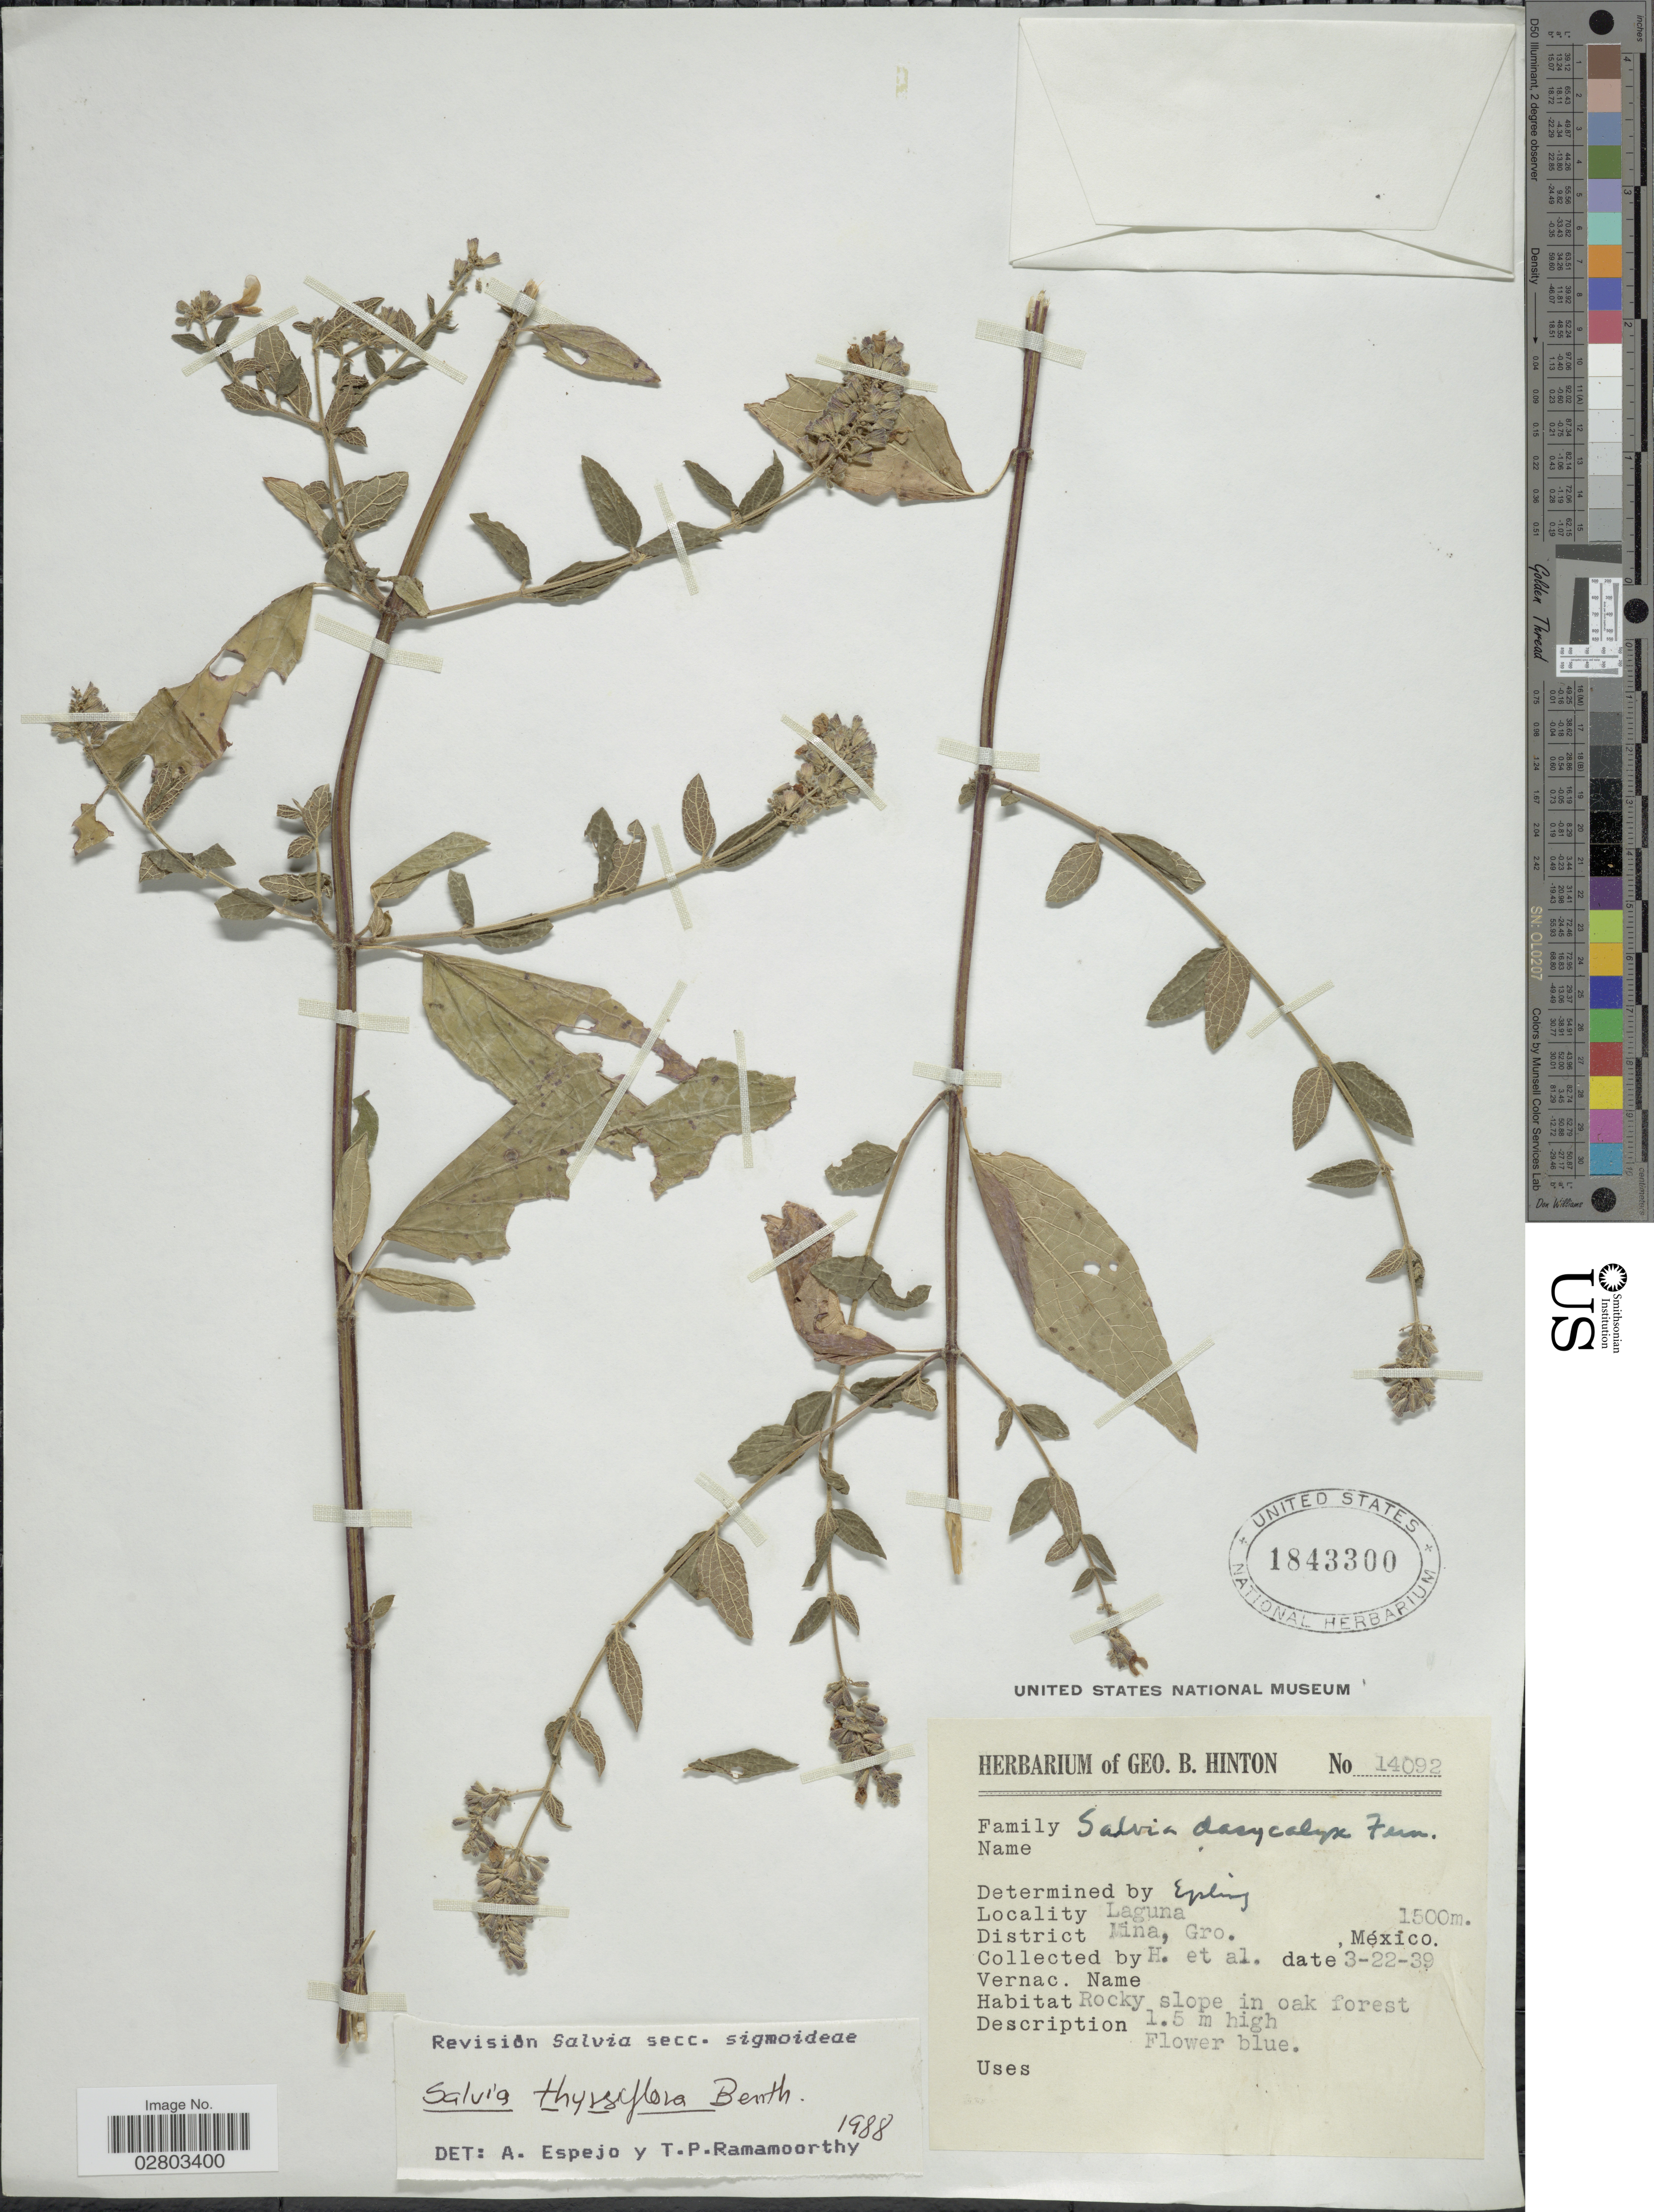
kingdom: Plantae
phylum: Tracheophyta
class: Magnoliopsida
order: Lamiales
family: Lamiaceae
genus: Salvia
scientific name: Salvia thyrsiflora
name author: Benth.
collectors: G. B. Hinton & et al.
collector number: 14092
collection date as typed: Transcribed d/m/y: 22/3/39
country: Mexico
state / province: Guerrero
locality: Laguna, District Mina, Gro.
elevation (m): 1500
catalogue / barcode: US 1843300